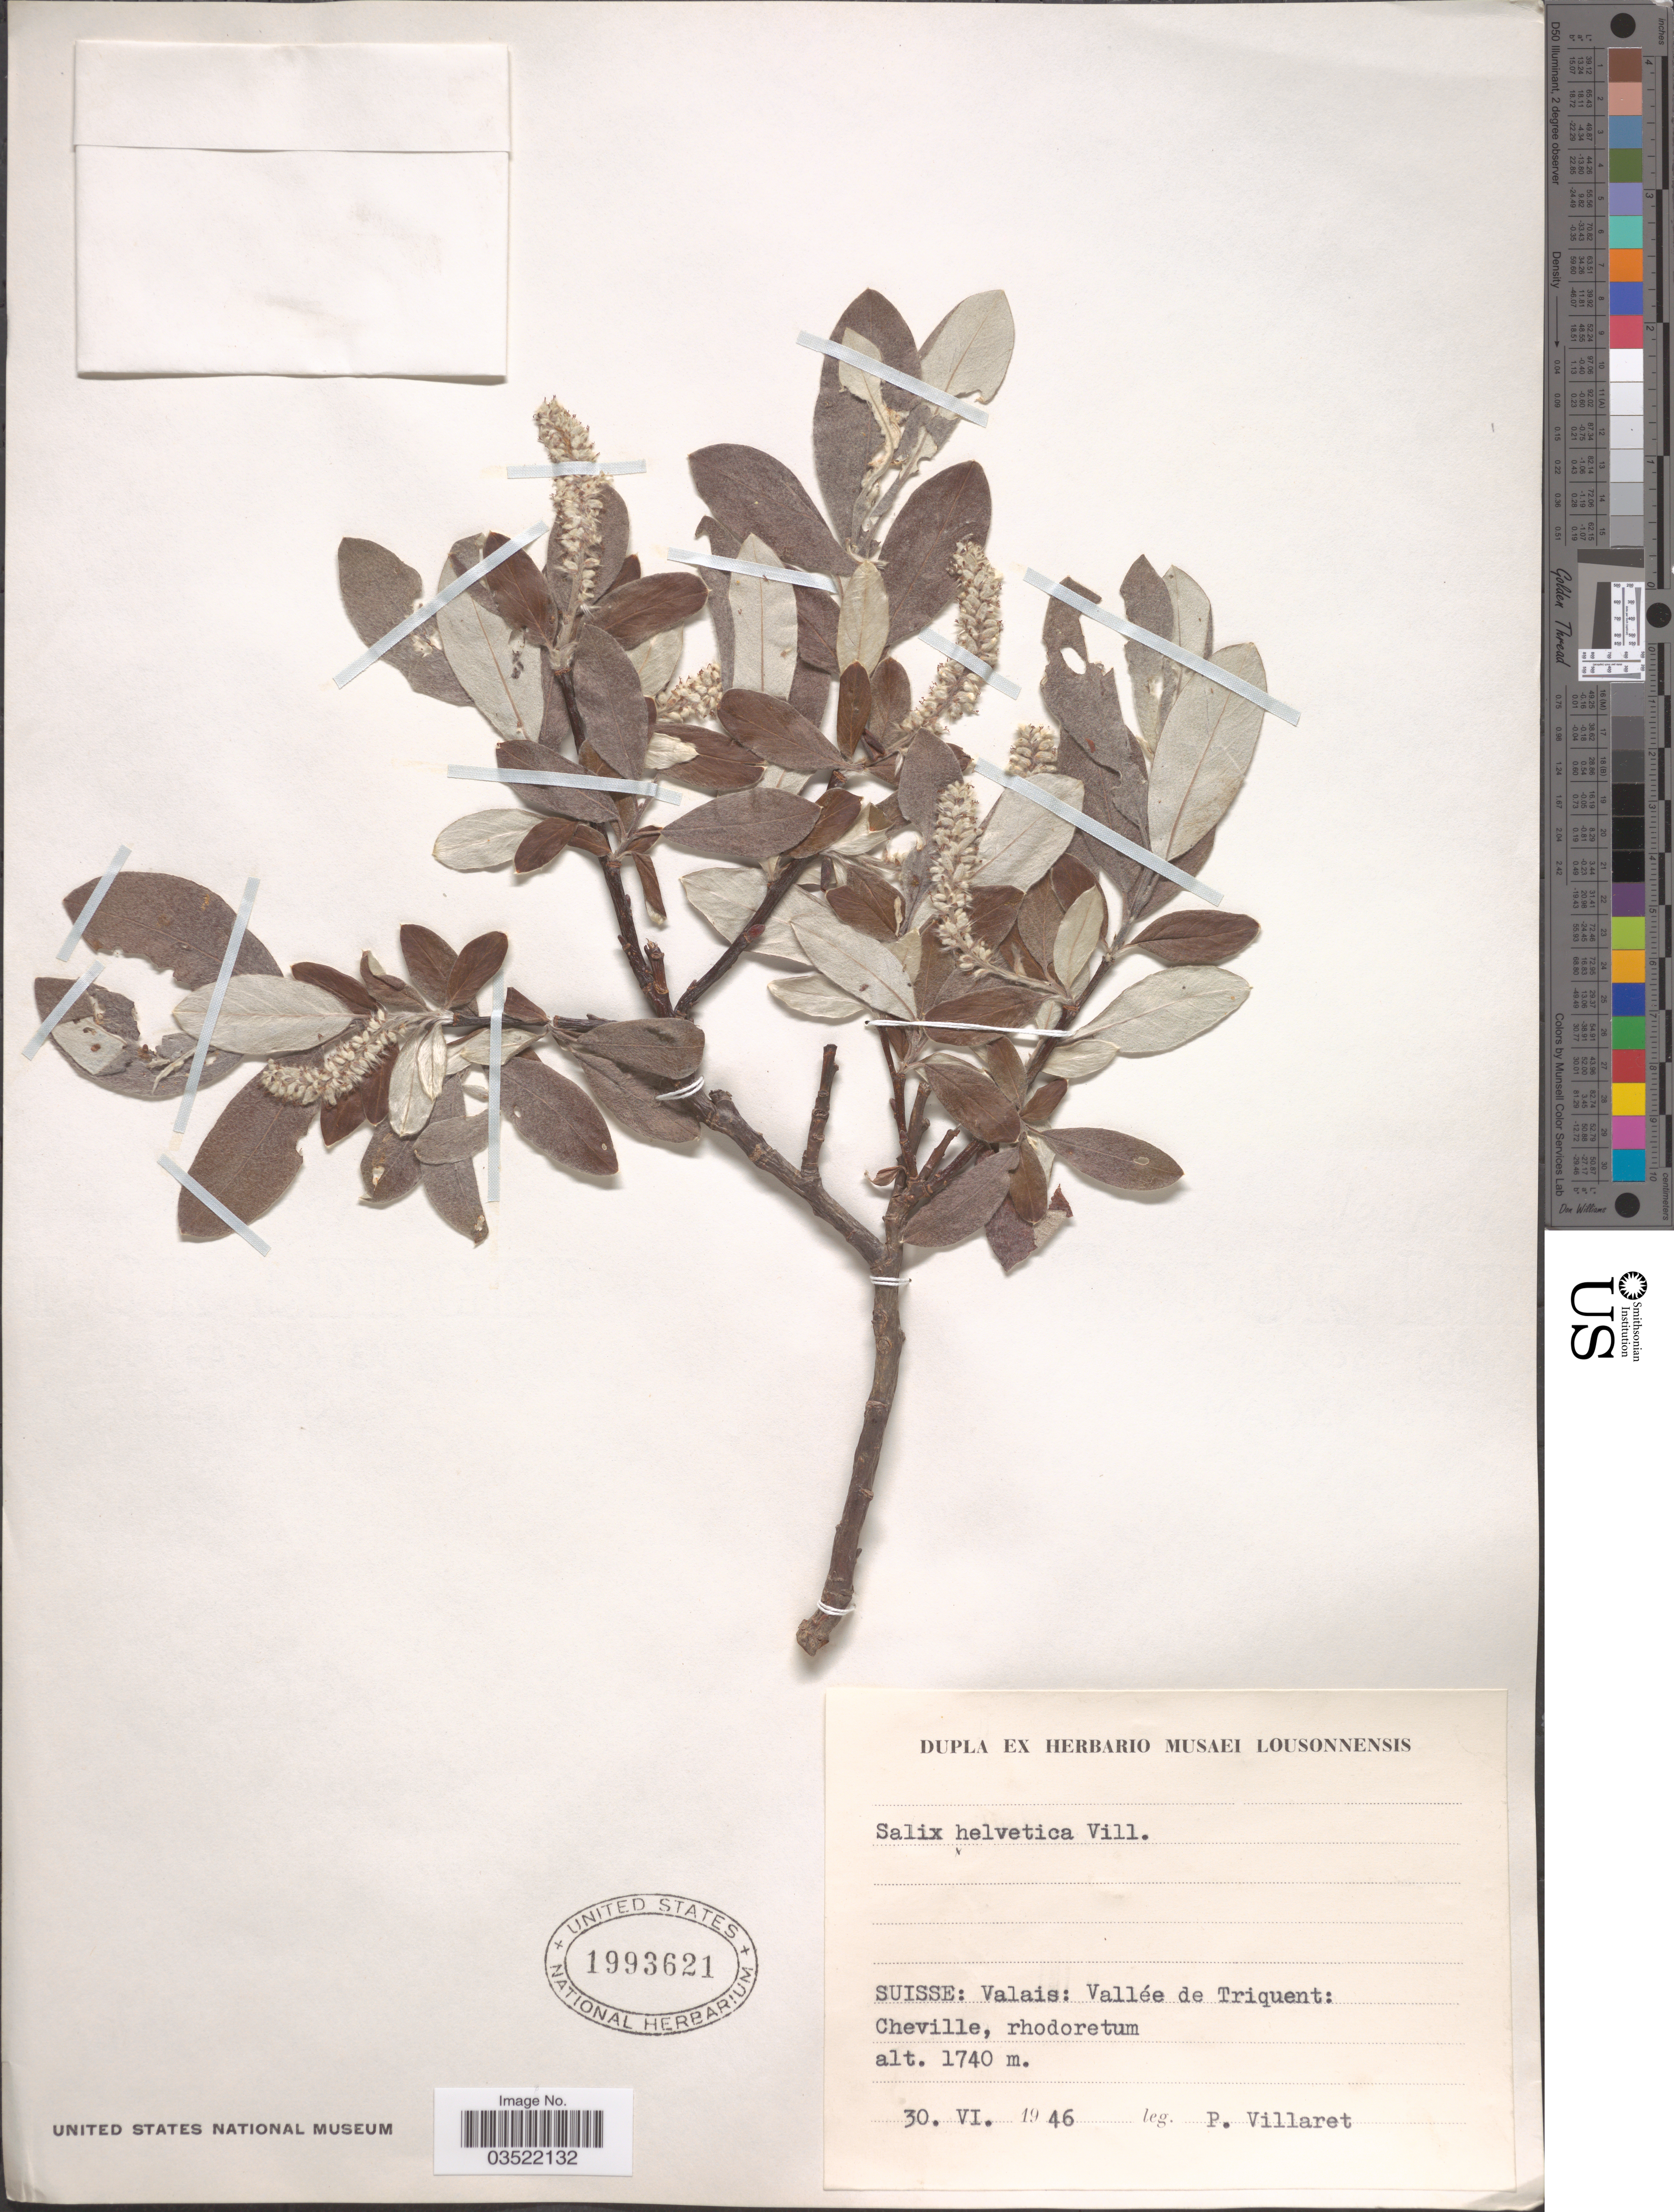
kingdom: Plantae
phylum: Tracheophyta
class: Magnoliopsida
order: Malpighiales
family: Salicaceae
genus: Salix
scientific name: Salix helvetica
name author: Vill.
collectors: P. Villaret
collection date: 1946-06-30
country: Switzerland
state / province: Valais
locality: Suisse: Vallée de Triquent: Cheville, rhodoretum.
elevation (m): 1740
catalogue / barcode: US 1993621